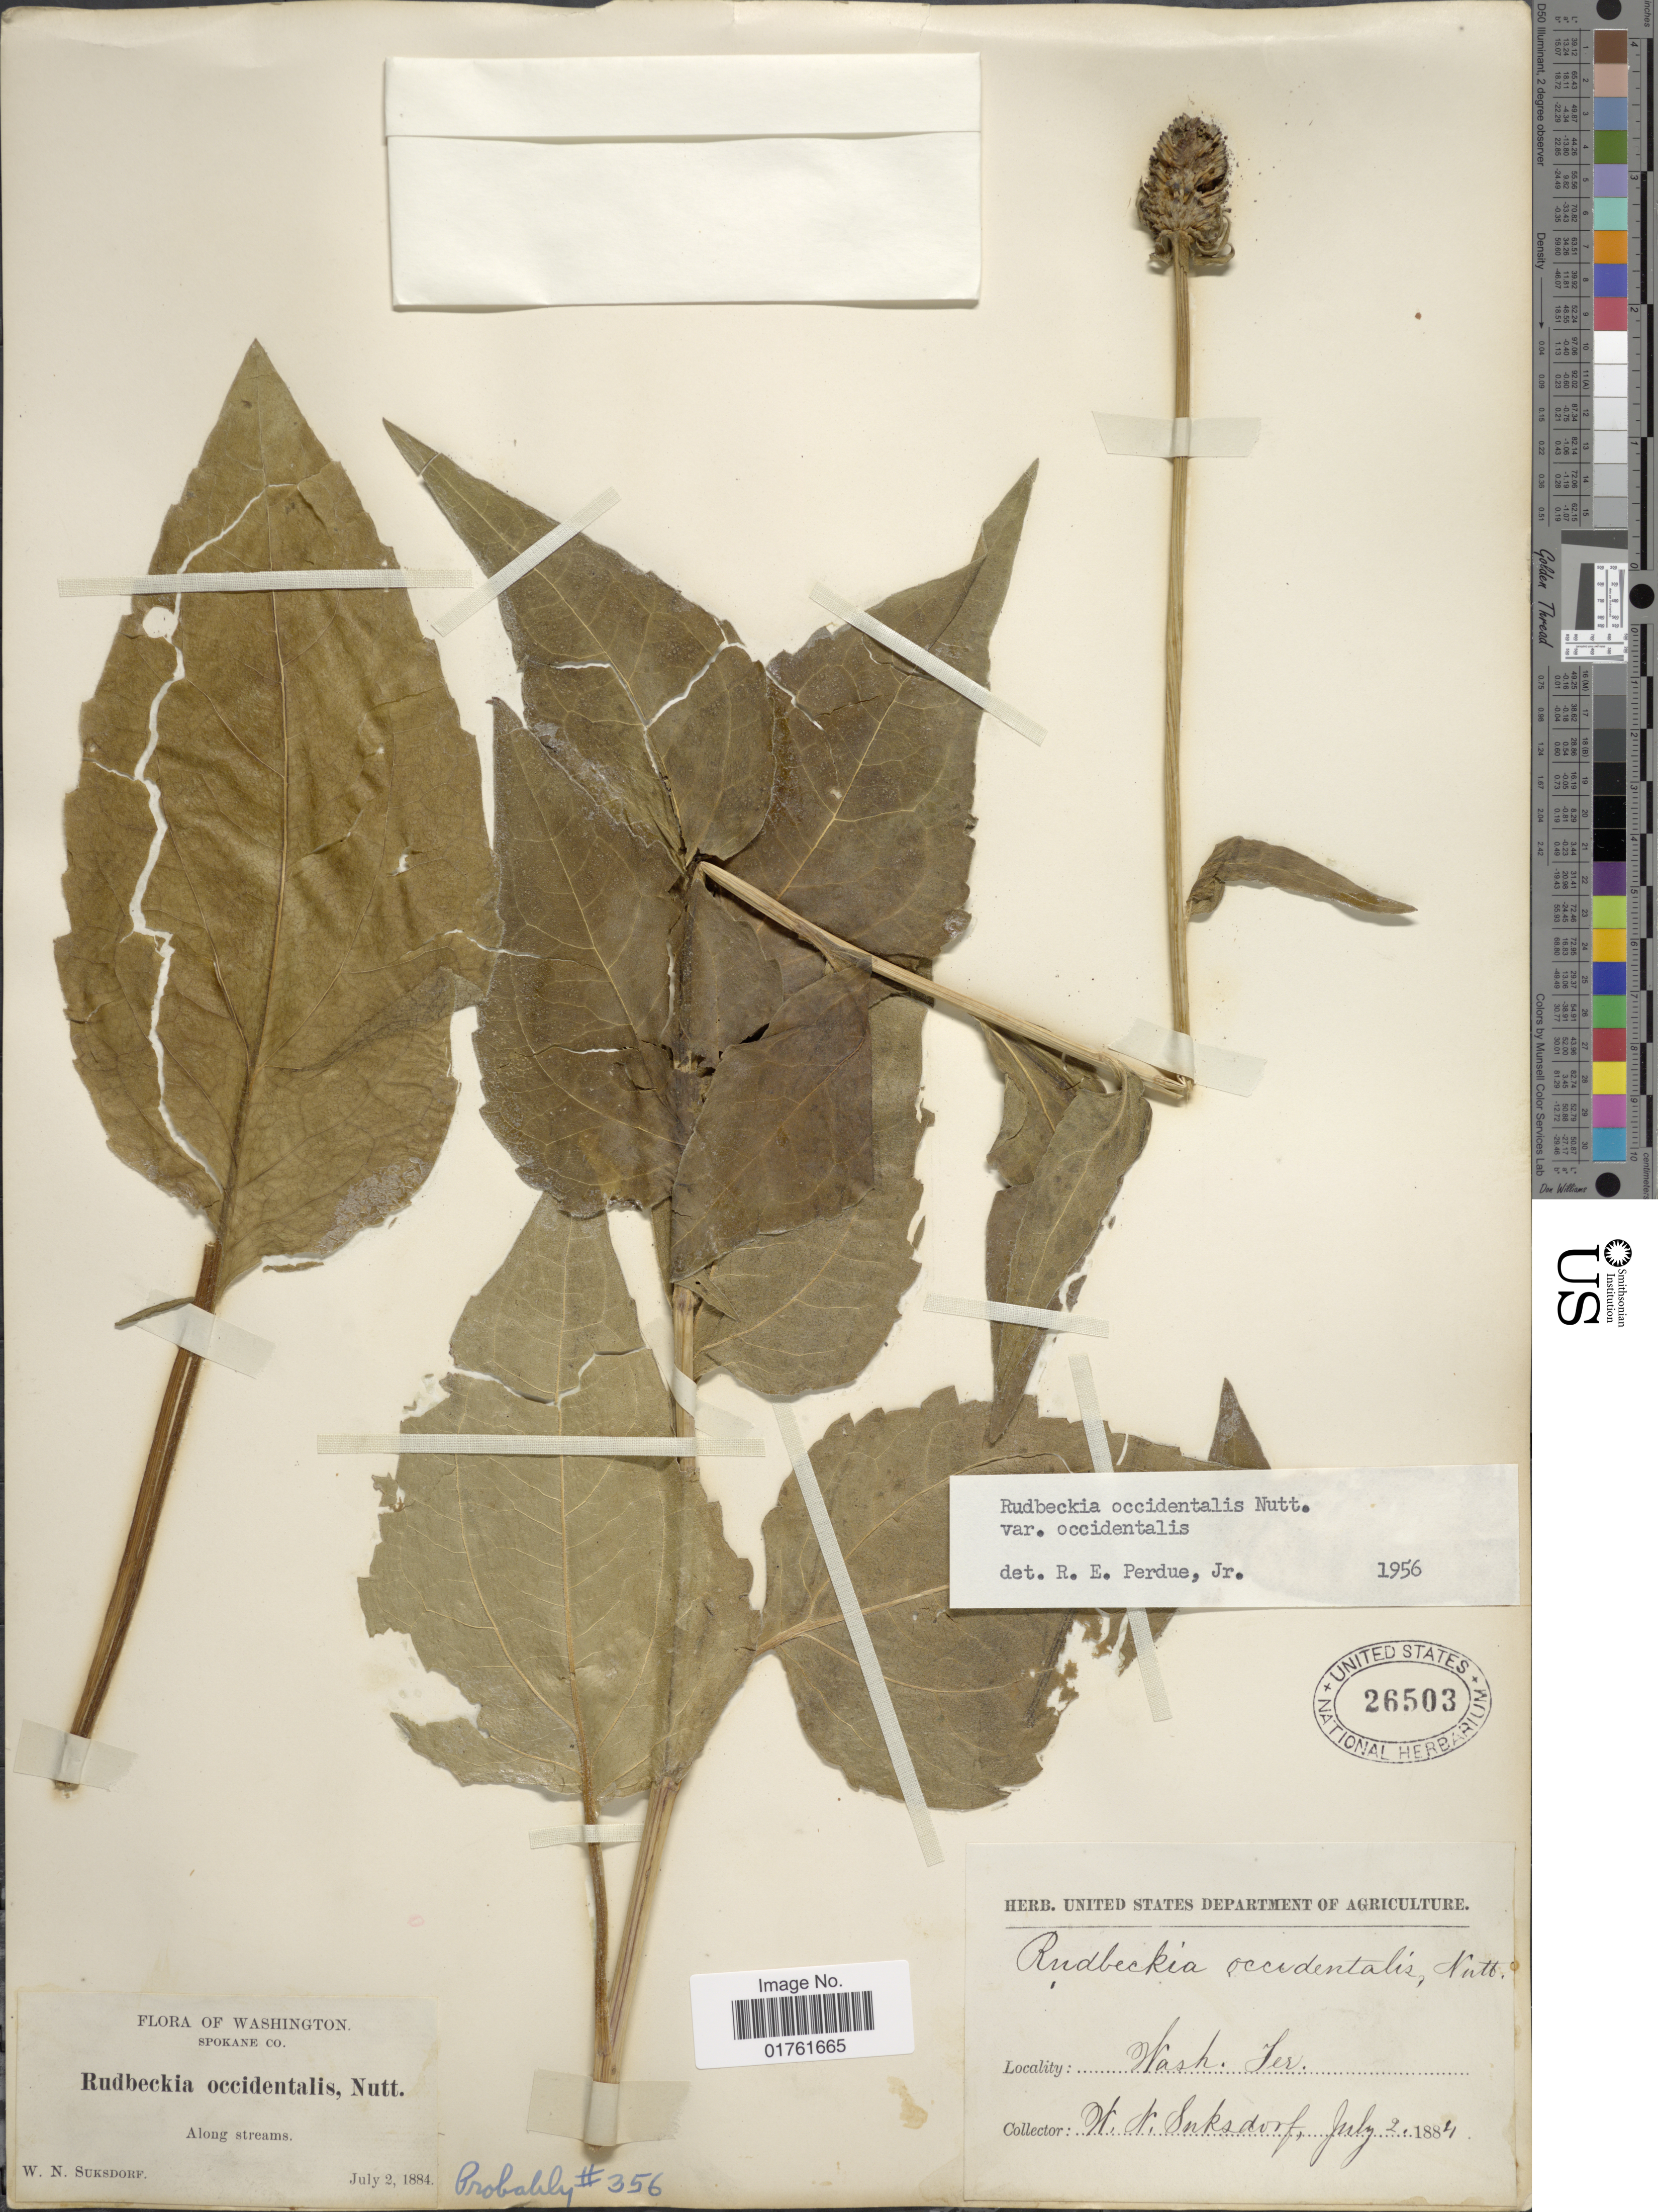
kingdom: Plantae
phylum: Tracheophyta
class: Magnoliopsida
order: Asterales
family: Asteraceae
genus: Rudbeckia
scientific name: Rudbeckia occidentalis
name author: Nutt.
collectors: W. N. Suksdorf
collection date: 1884-07-02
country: United States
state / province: Washington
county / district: Spokane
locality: Spokane Co, Along streams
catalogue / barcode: US 26503